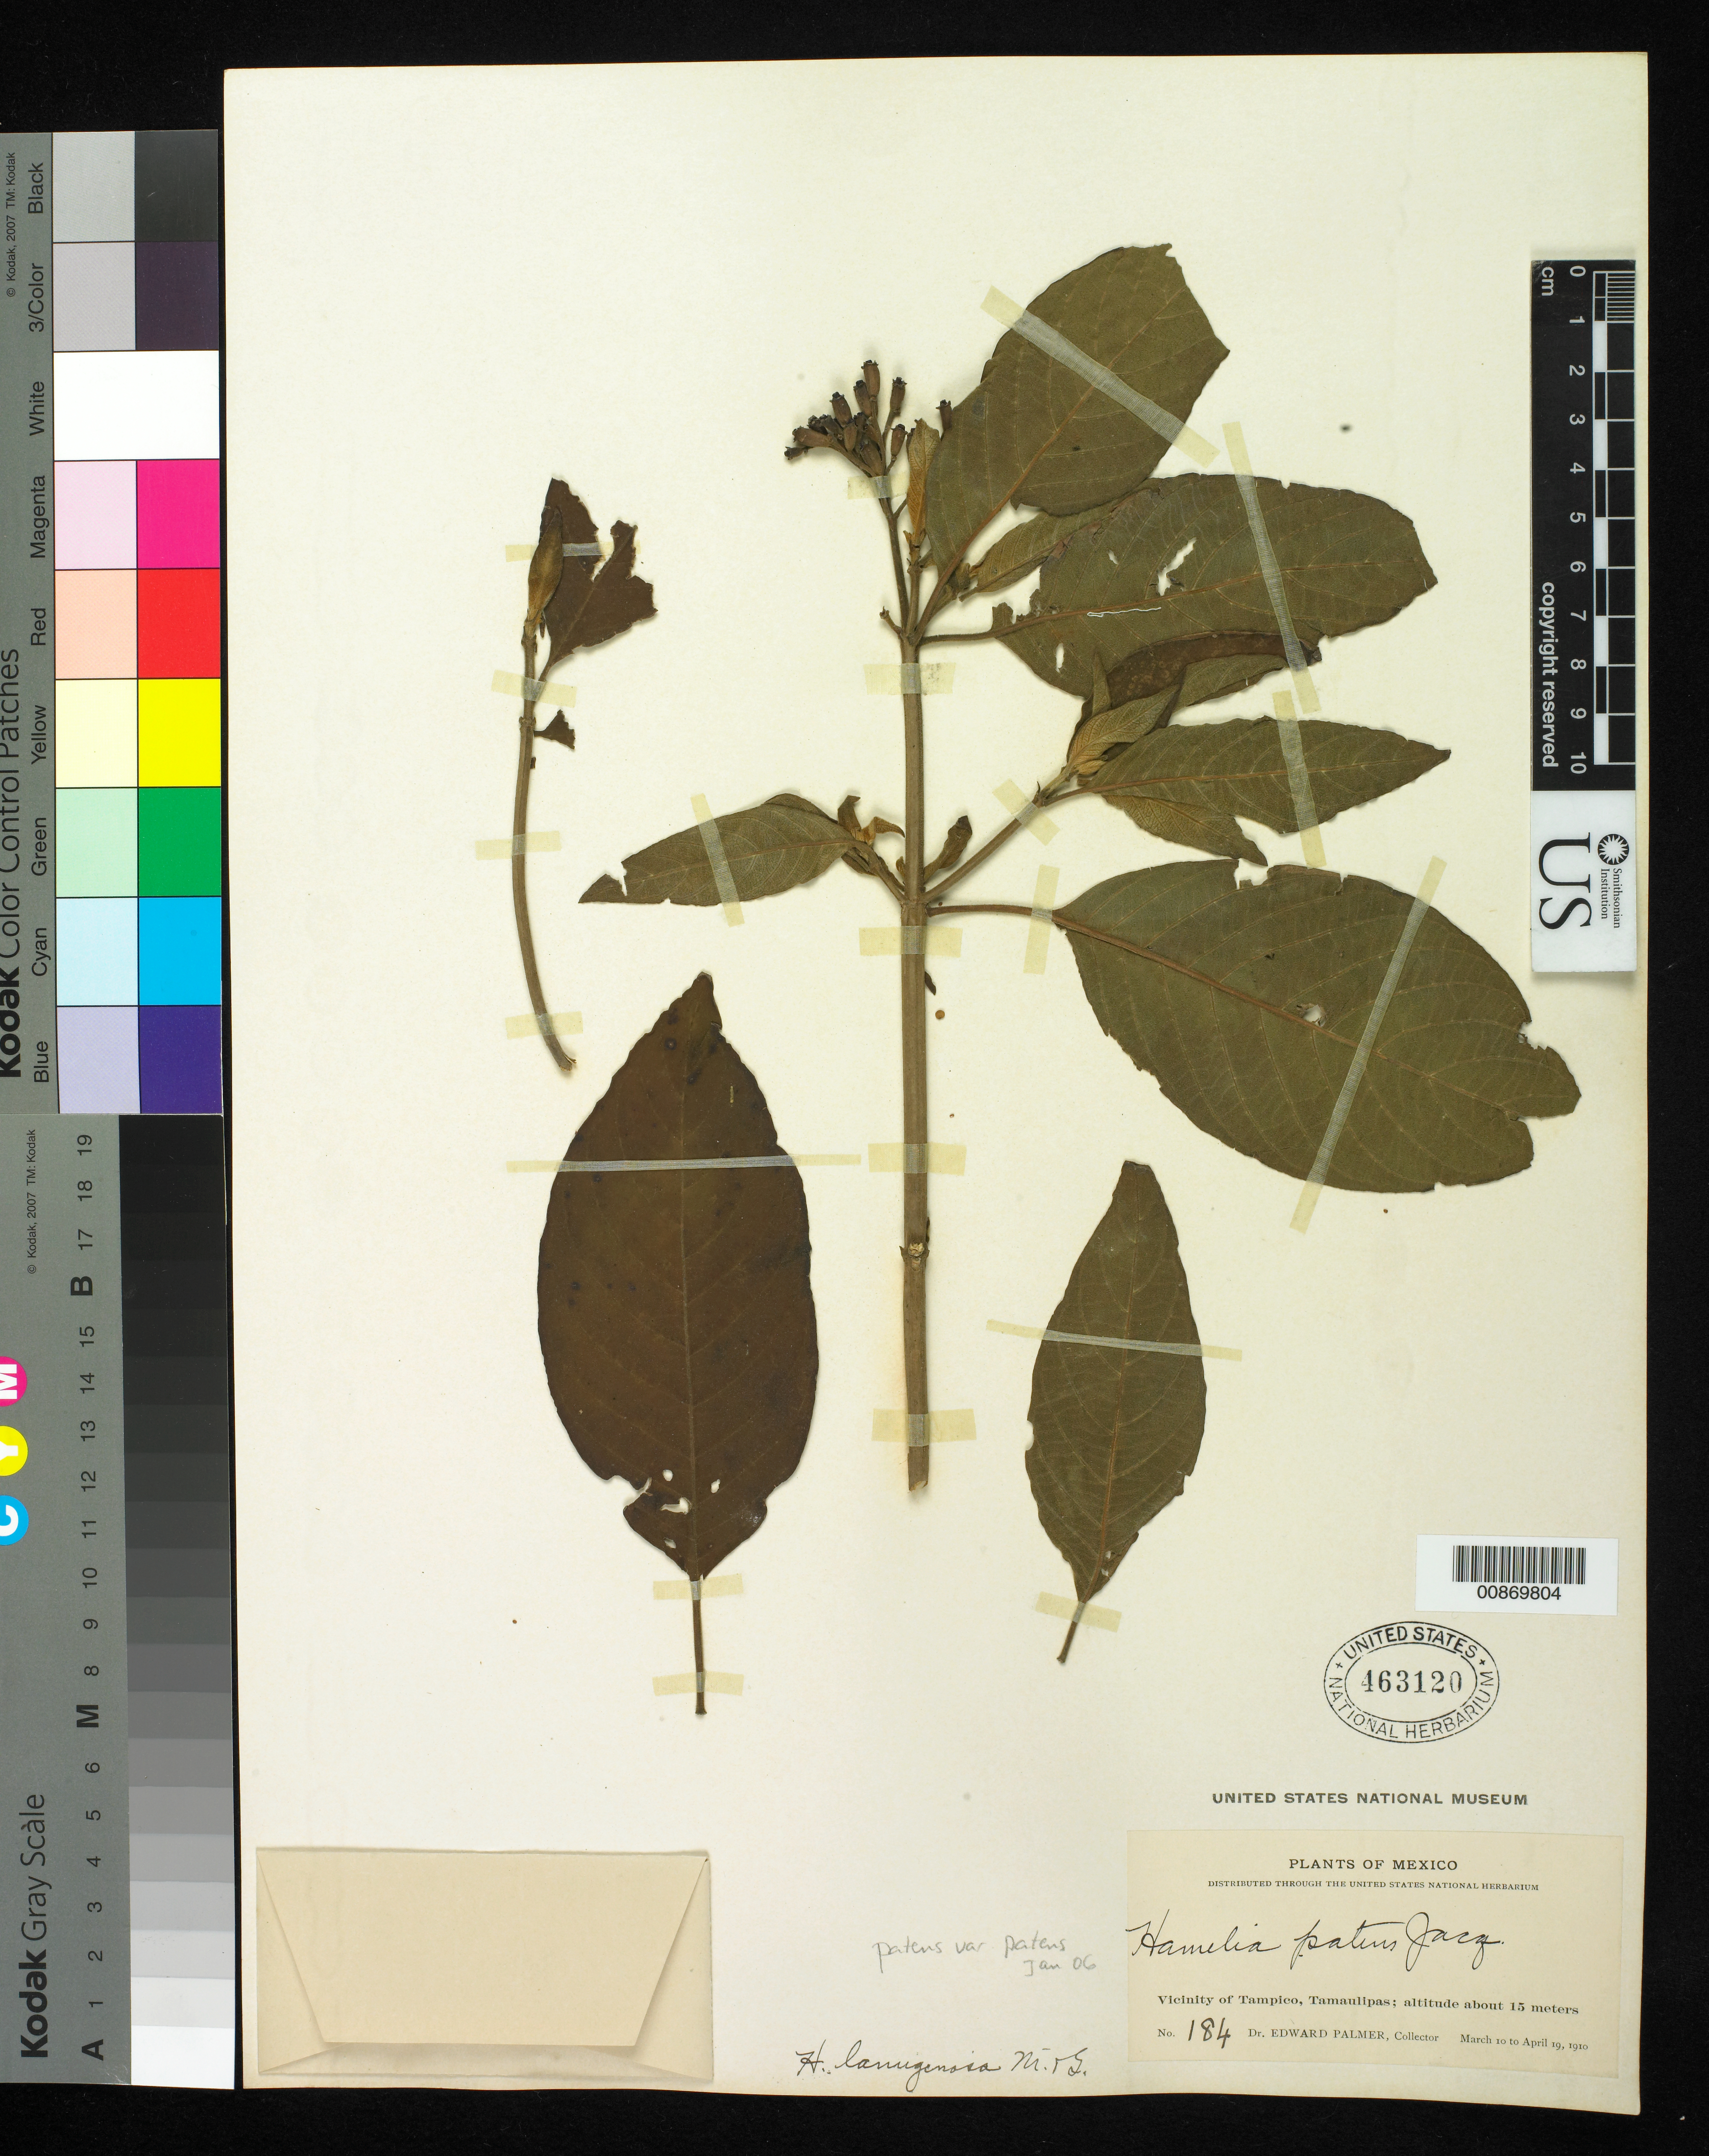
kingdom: Plantae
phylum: Tracheophyta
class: Magnoliopsida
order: Gentianales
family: Rubiaceae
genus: Hamelia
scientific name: Hamelia patens var. patens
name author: Jacq.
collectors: E. Palmer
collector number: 184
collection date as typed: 10 Mar 1910 to 19 Apr 1910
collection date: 1910-03-10/1910-04-19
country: Mexico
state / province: Tamaulipas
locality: Vicinity of Tampico, Tamaulipas.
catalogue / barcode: US 463120